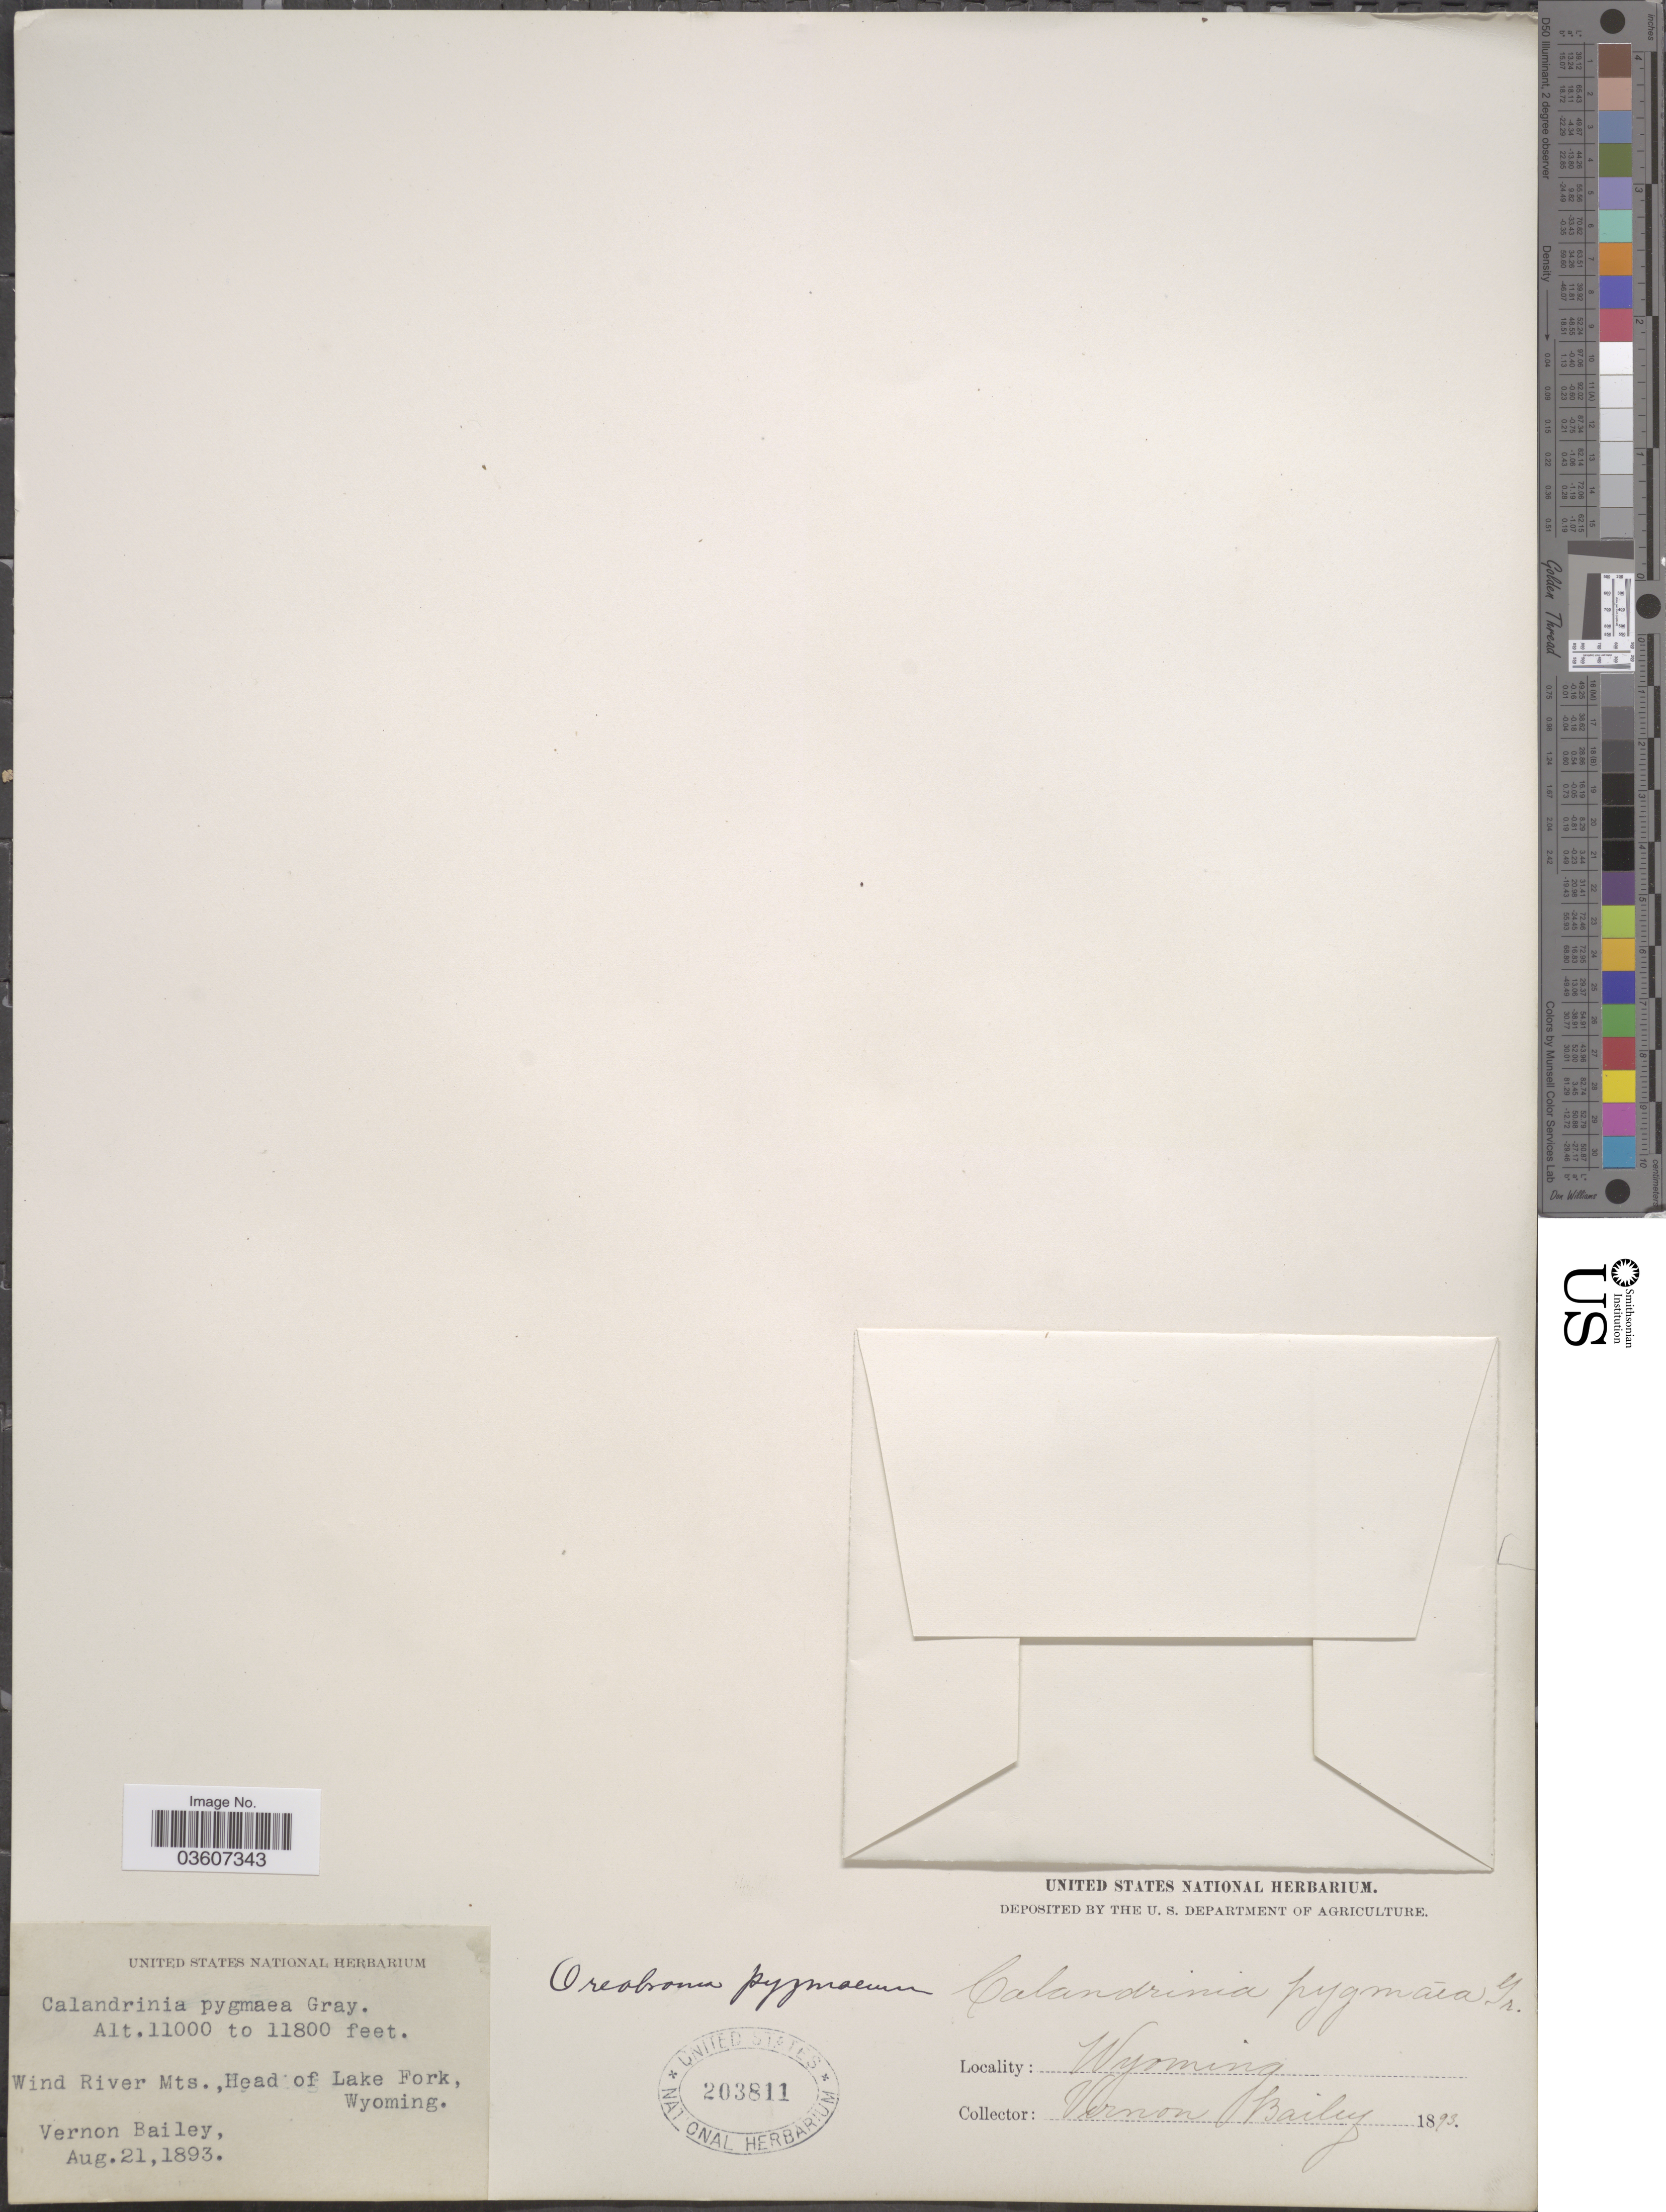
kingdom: Plantae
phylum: Tracheophyta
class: Magnoliopsida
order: Caryophyllales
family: Montiaceae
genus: Lewisia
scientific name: Lewisia pygmaea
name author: (A. Gray) B.L. Rob.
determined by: Strong, Mark T., (BOT), Smithsonian Institution - National Museum of Natural History (UNITED STATES)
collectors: V. O. Bailey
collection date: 1893-08-21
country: United States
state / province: Wyoming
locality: Wind River Mts., Head of Lake Fork.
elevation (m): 3353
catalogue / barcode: US 203811